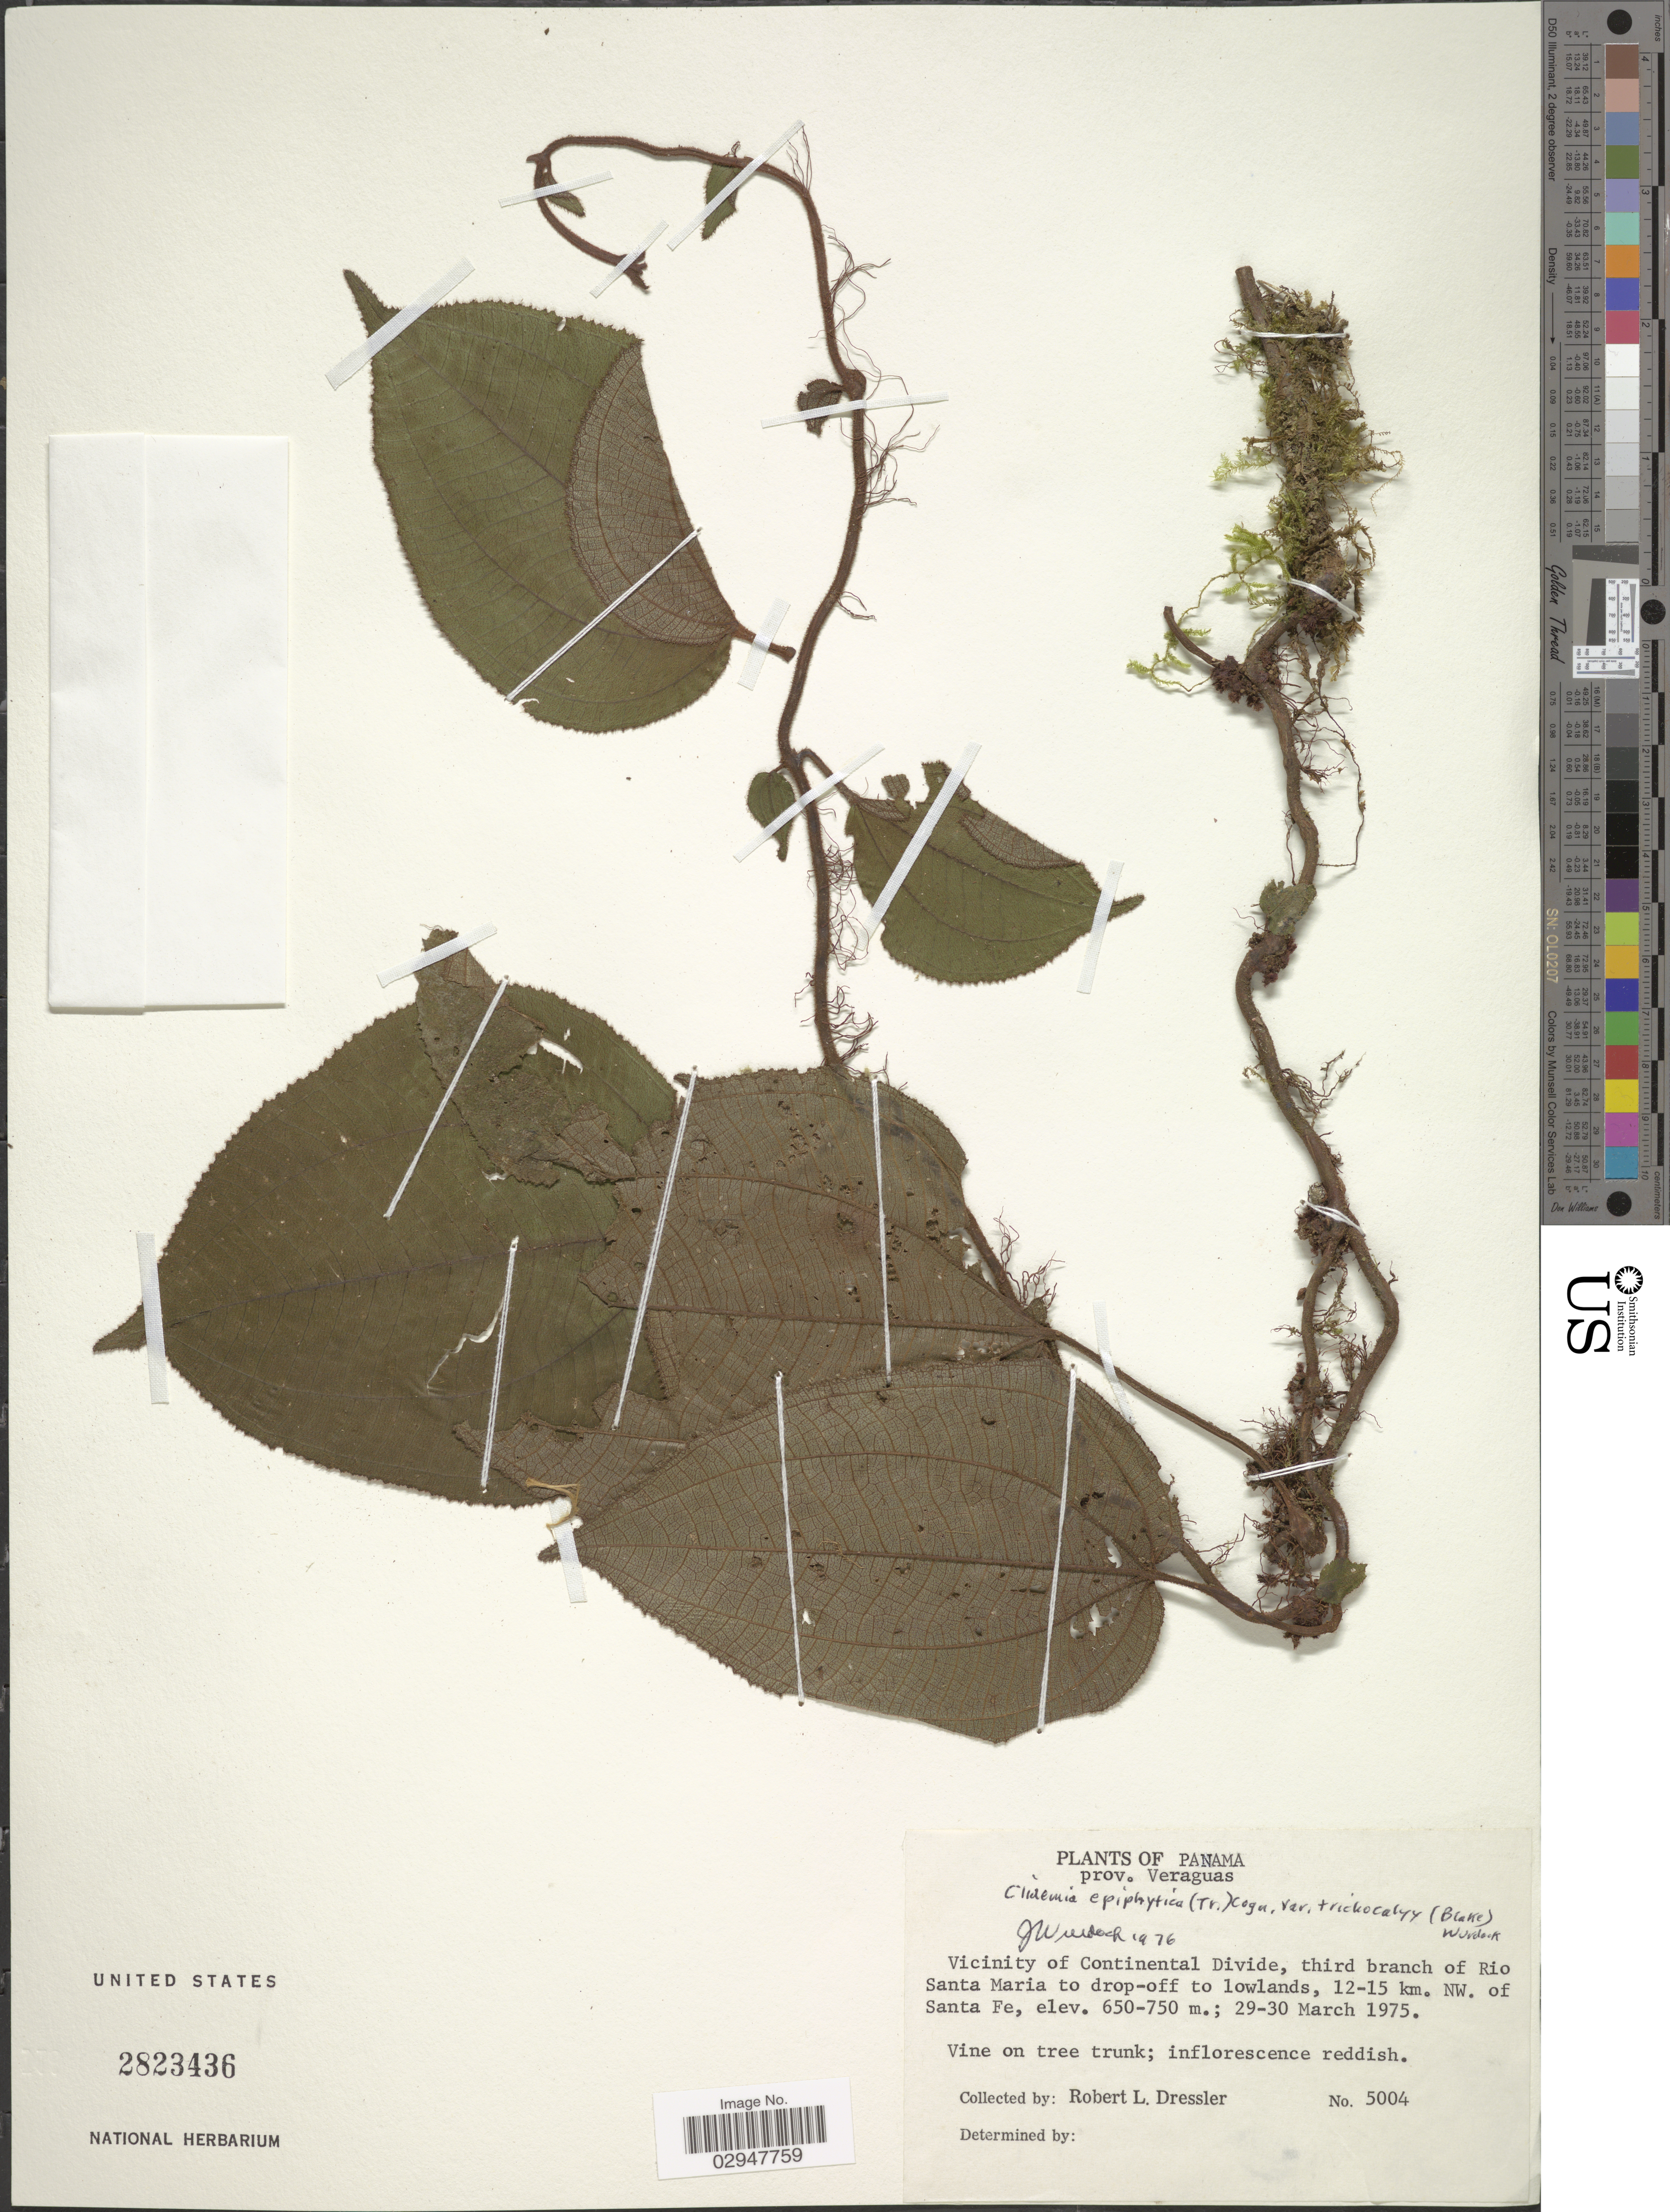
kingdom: Plantae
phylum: Tracheophyta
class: Magnoliopsida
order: Myrtales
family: Melastomataceae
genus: Clidemia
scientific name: Clidemia epiphytica var. trichocalyx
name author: (S.F. Blake) Wurdack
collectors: R. Dressler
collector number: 5004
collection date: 1975-03-29/1975-03-30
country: Panama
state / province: Veraguas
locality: Prov. Veraguas, Vicinity of Continental Divide, third branch of Rio Santa Maria to drop off to lowlands, 12-15 km. NW. of Santa Fe.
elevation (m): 650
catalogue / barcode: US 2823436